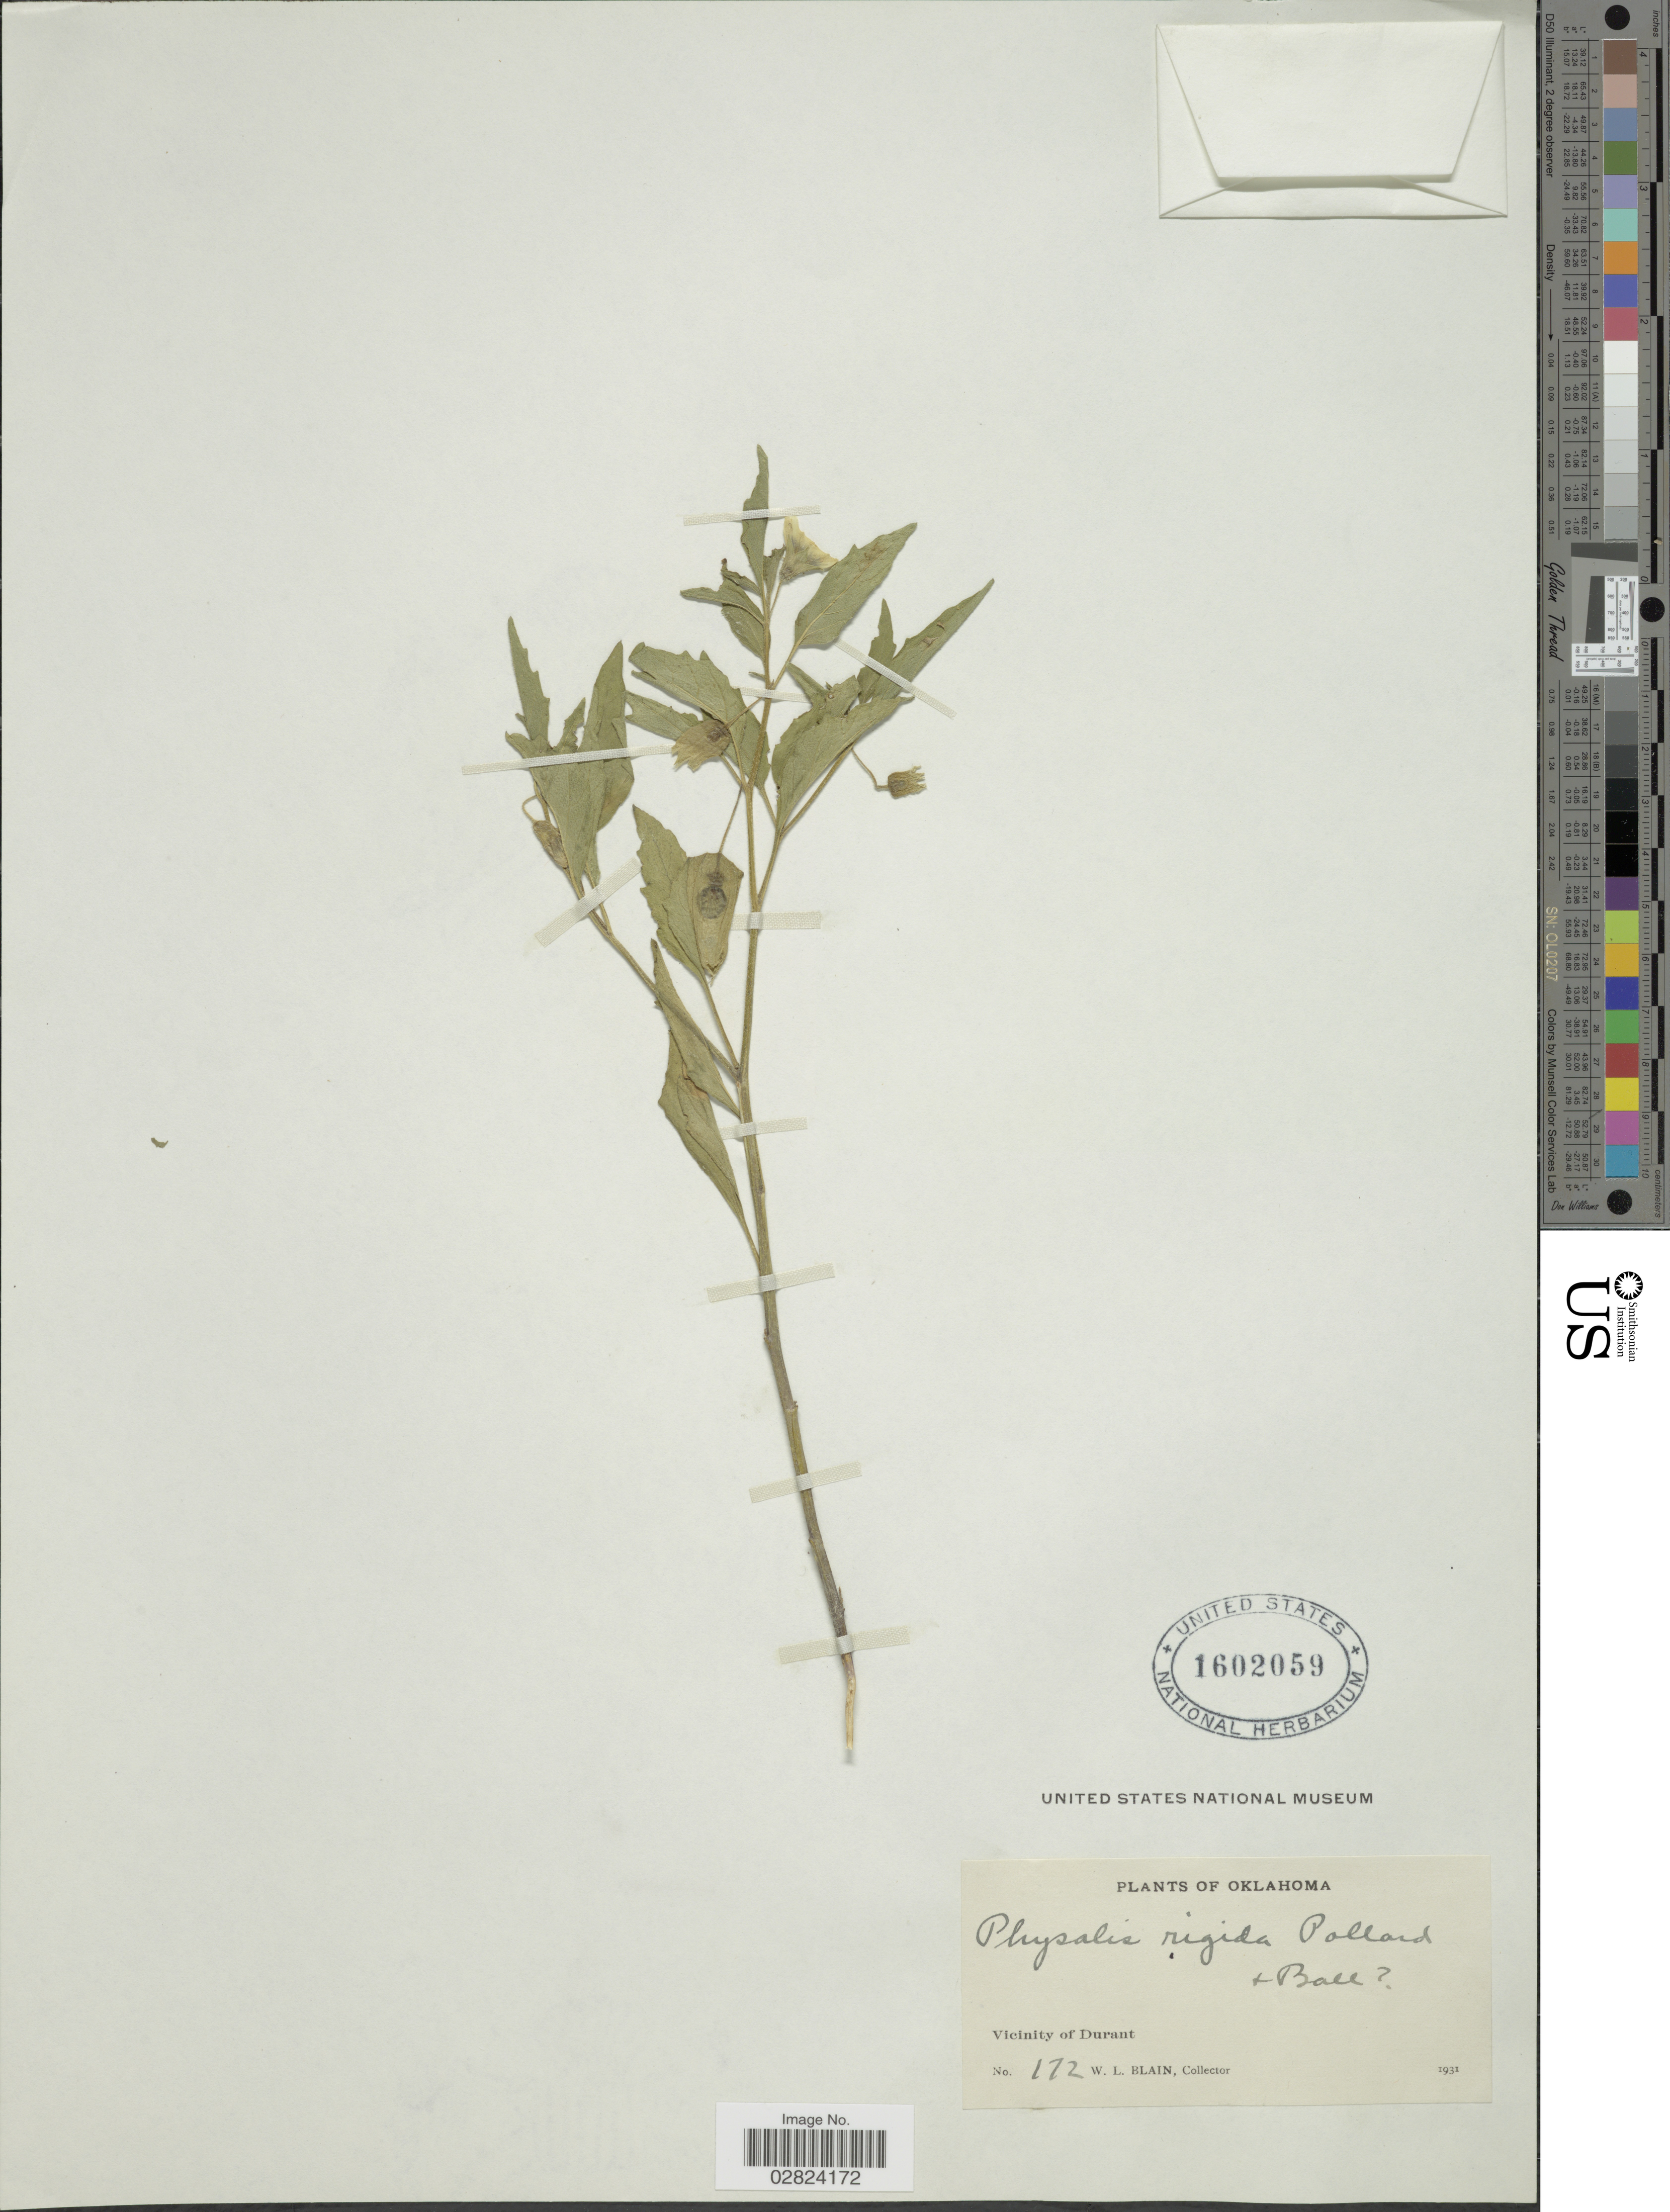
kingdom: Plantae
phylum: Tracheophyta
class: Magnoliopsida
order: Solanales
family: Solanaceae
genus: Physalis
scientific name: Physalis rigida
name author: Pollard & C.R. Ball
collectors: W. Blain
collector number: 172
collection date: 1931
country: United States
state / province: Oklahoma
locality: Vicinity of Durant.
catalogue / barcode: US 1602059